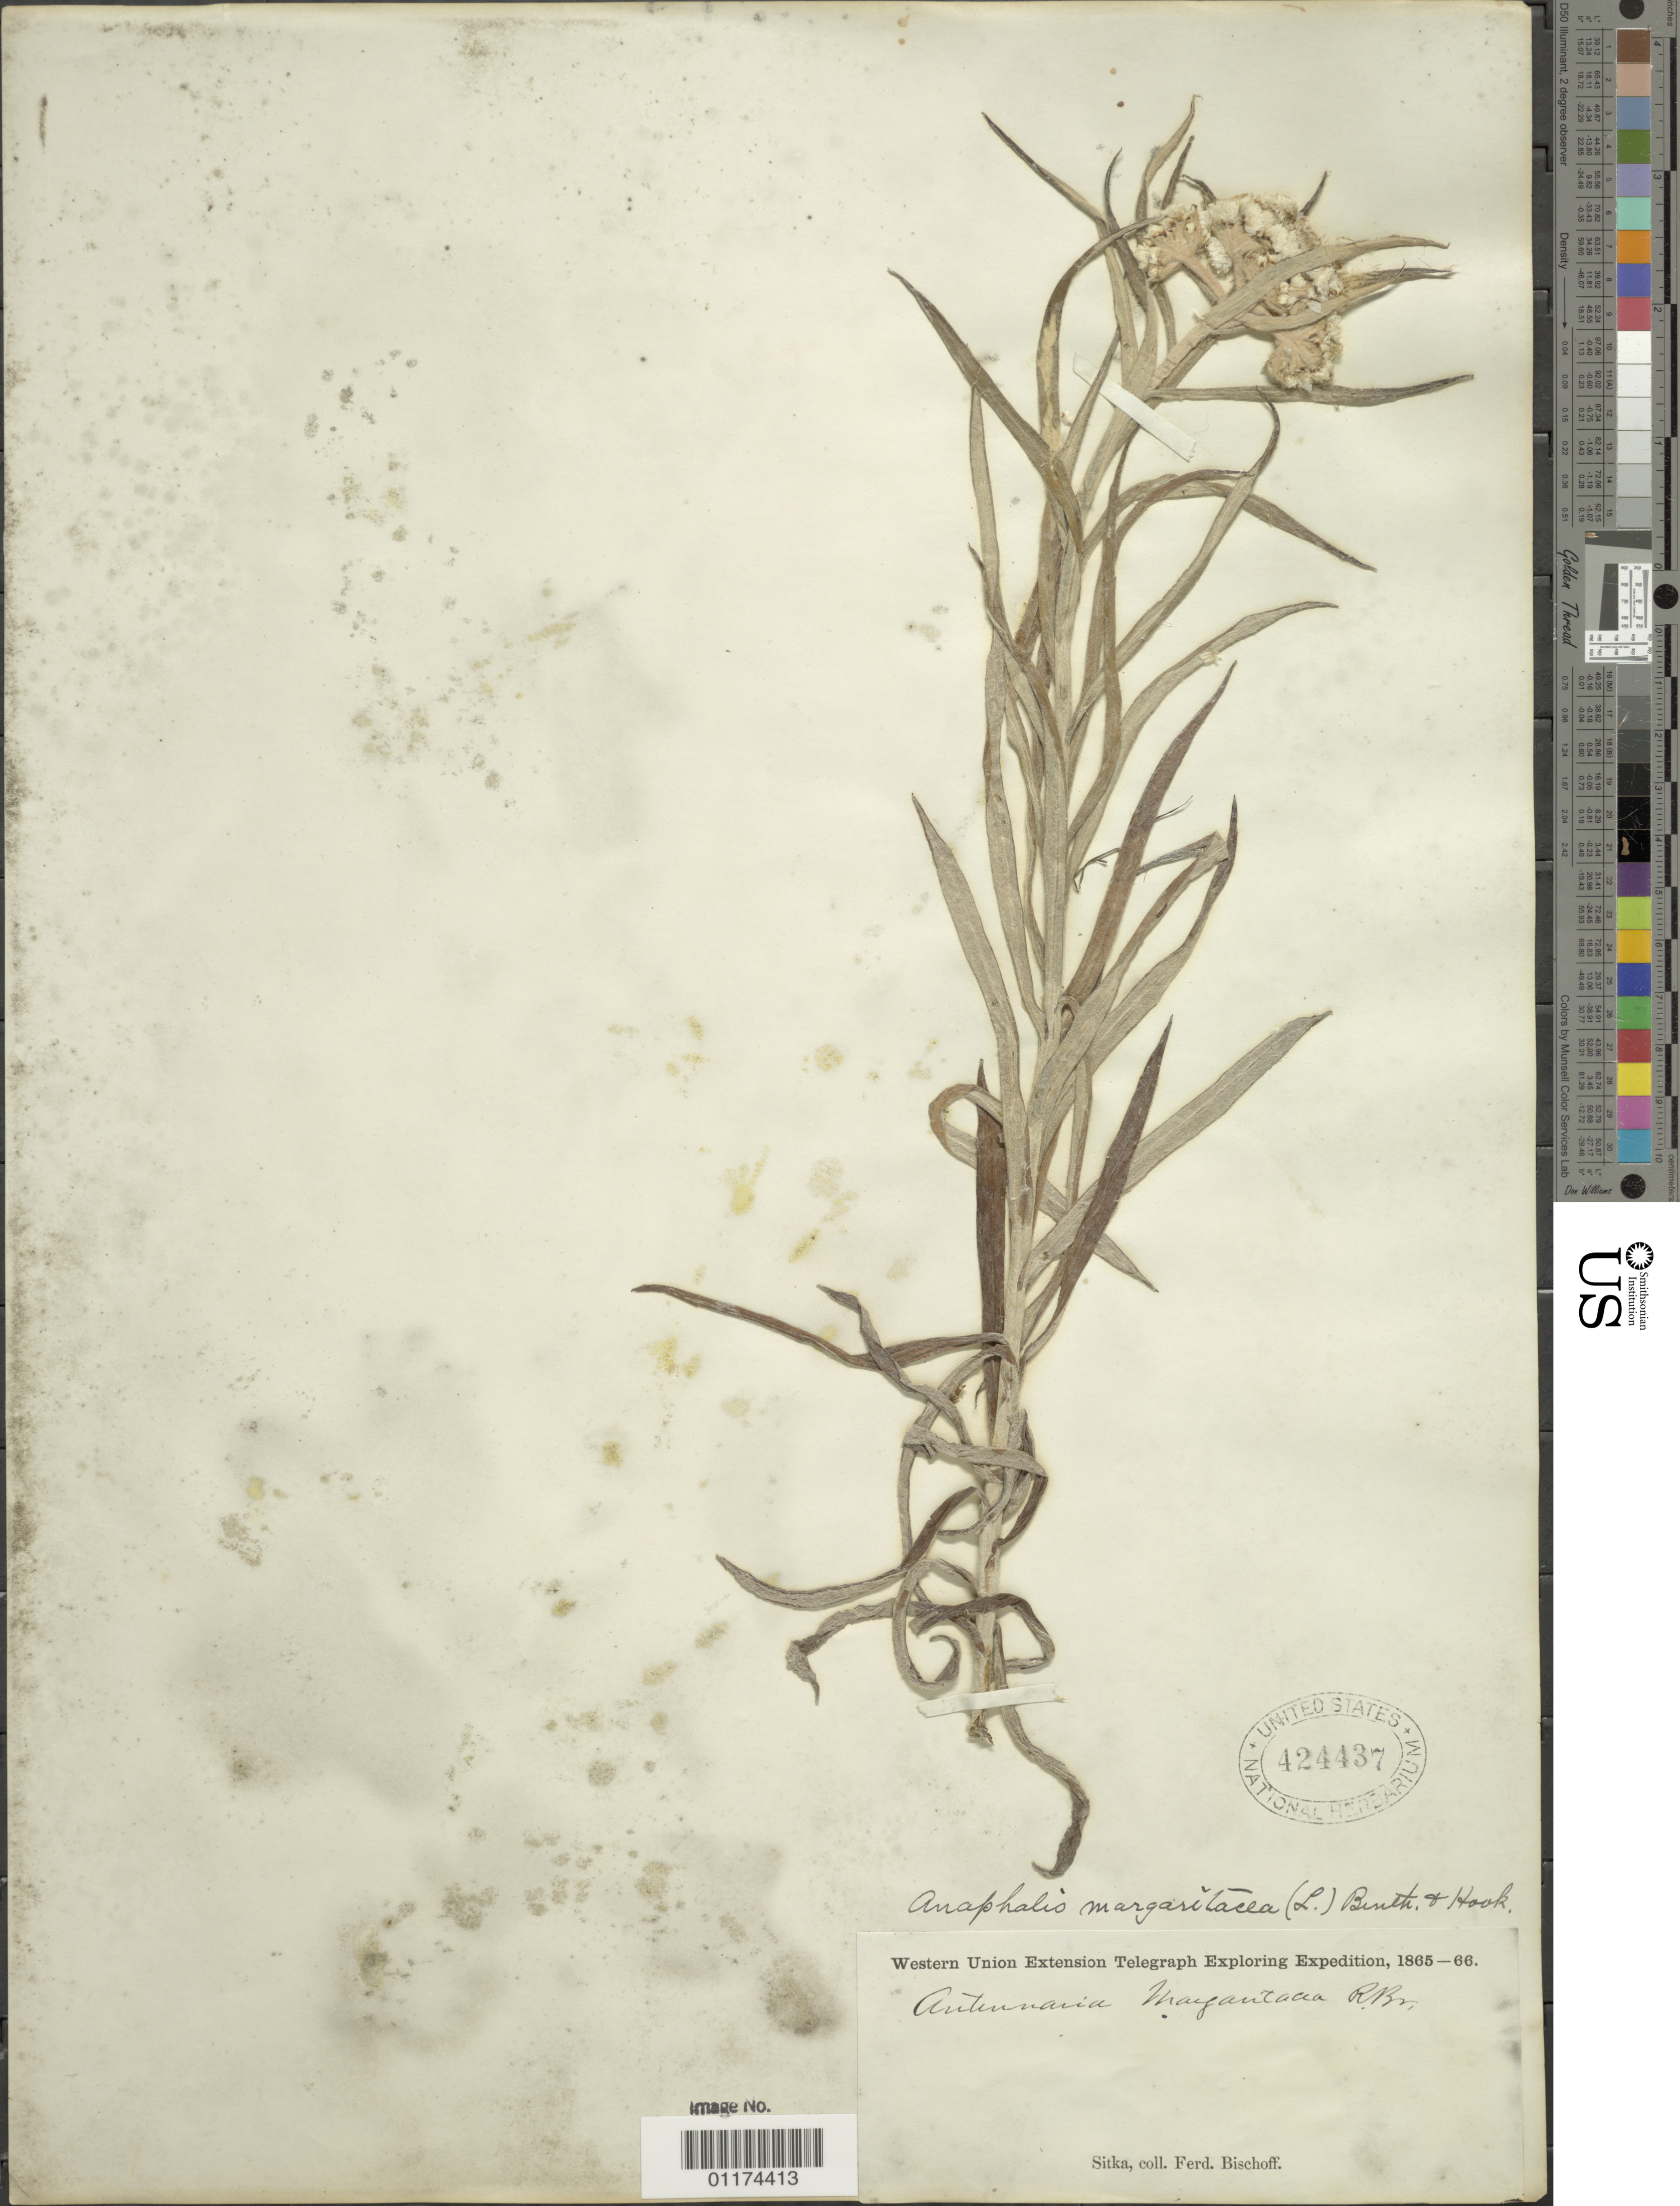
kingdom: Plantae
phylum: Tracheophyta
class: Magnoliopsida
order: Asterales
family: Asteraceae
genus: Anaphalis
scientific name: Anaphalis margaritacea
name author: (L.) Benth. & Hook. f.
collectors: F. Bischoff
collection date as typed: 1865 to -- --- 1866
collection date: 1865/1866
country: United States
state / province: Alaska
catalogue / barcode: US 424437